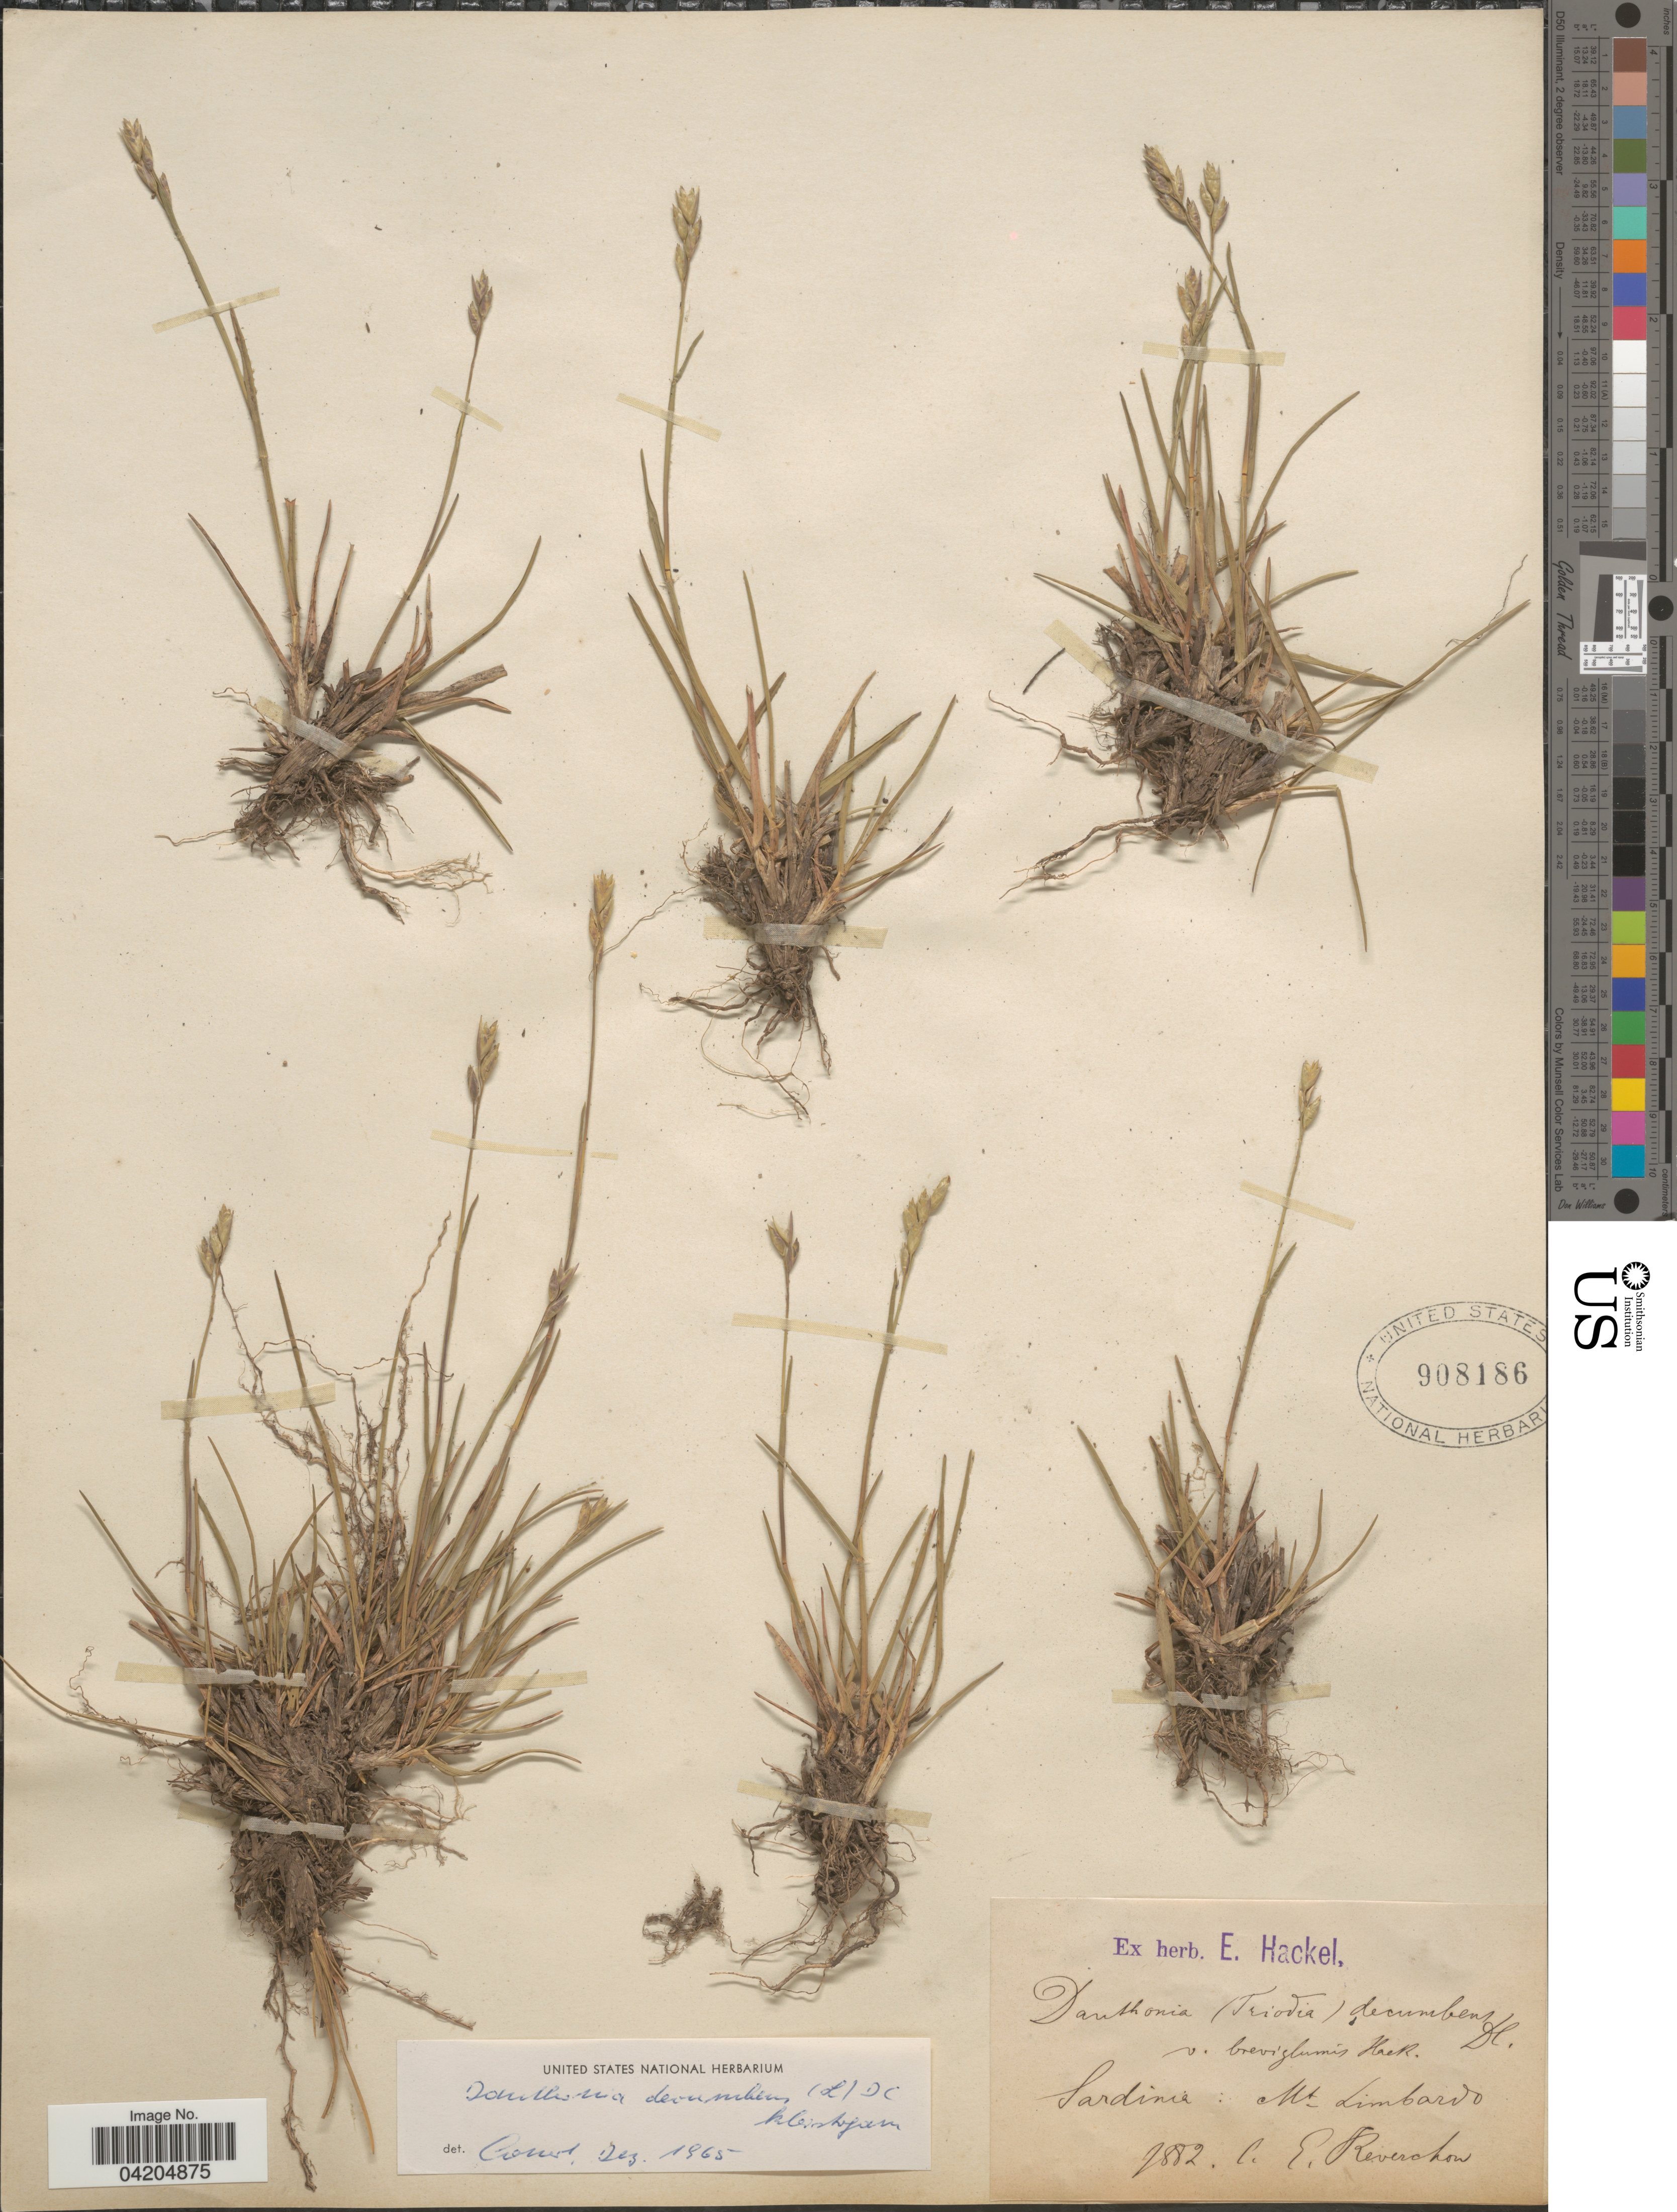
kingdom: Plantae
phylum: Tracheophyta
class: Liliopsida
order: Poales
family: Poaceae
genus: Danthonia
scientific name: Danthonia decumbens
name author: (L.) DC.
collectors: E. Reverchon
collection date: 1882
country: Italy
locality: Sardinia: Mt. Limbardo.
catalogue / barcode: US 908186